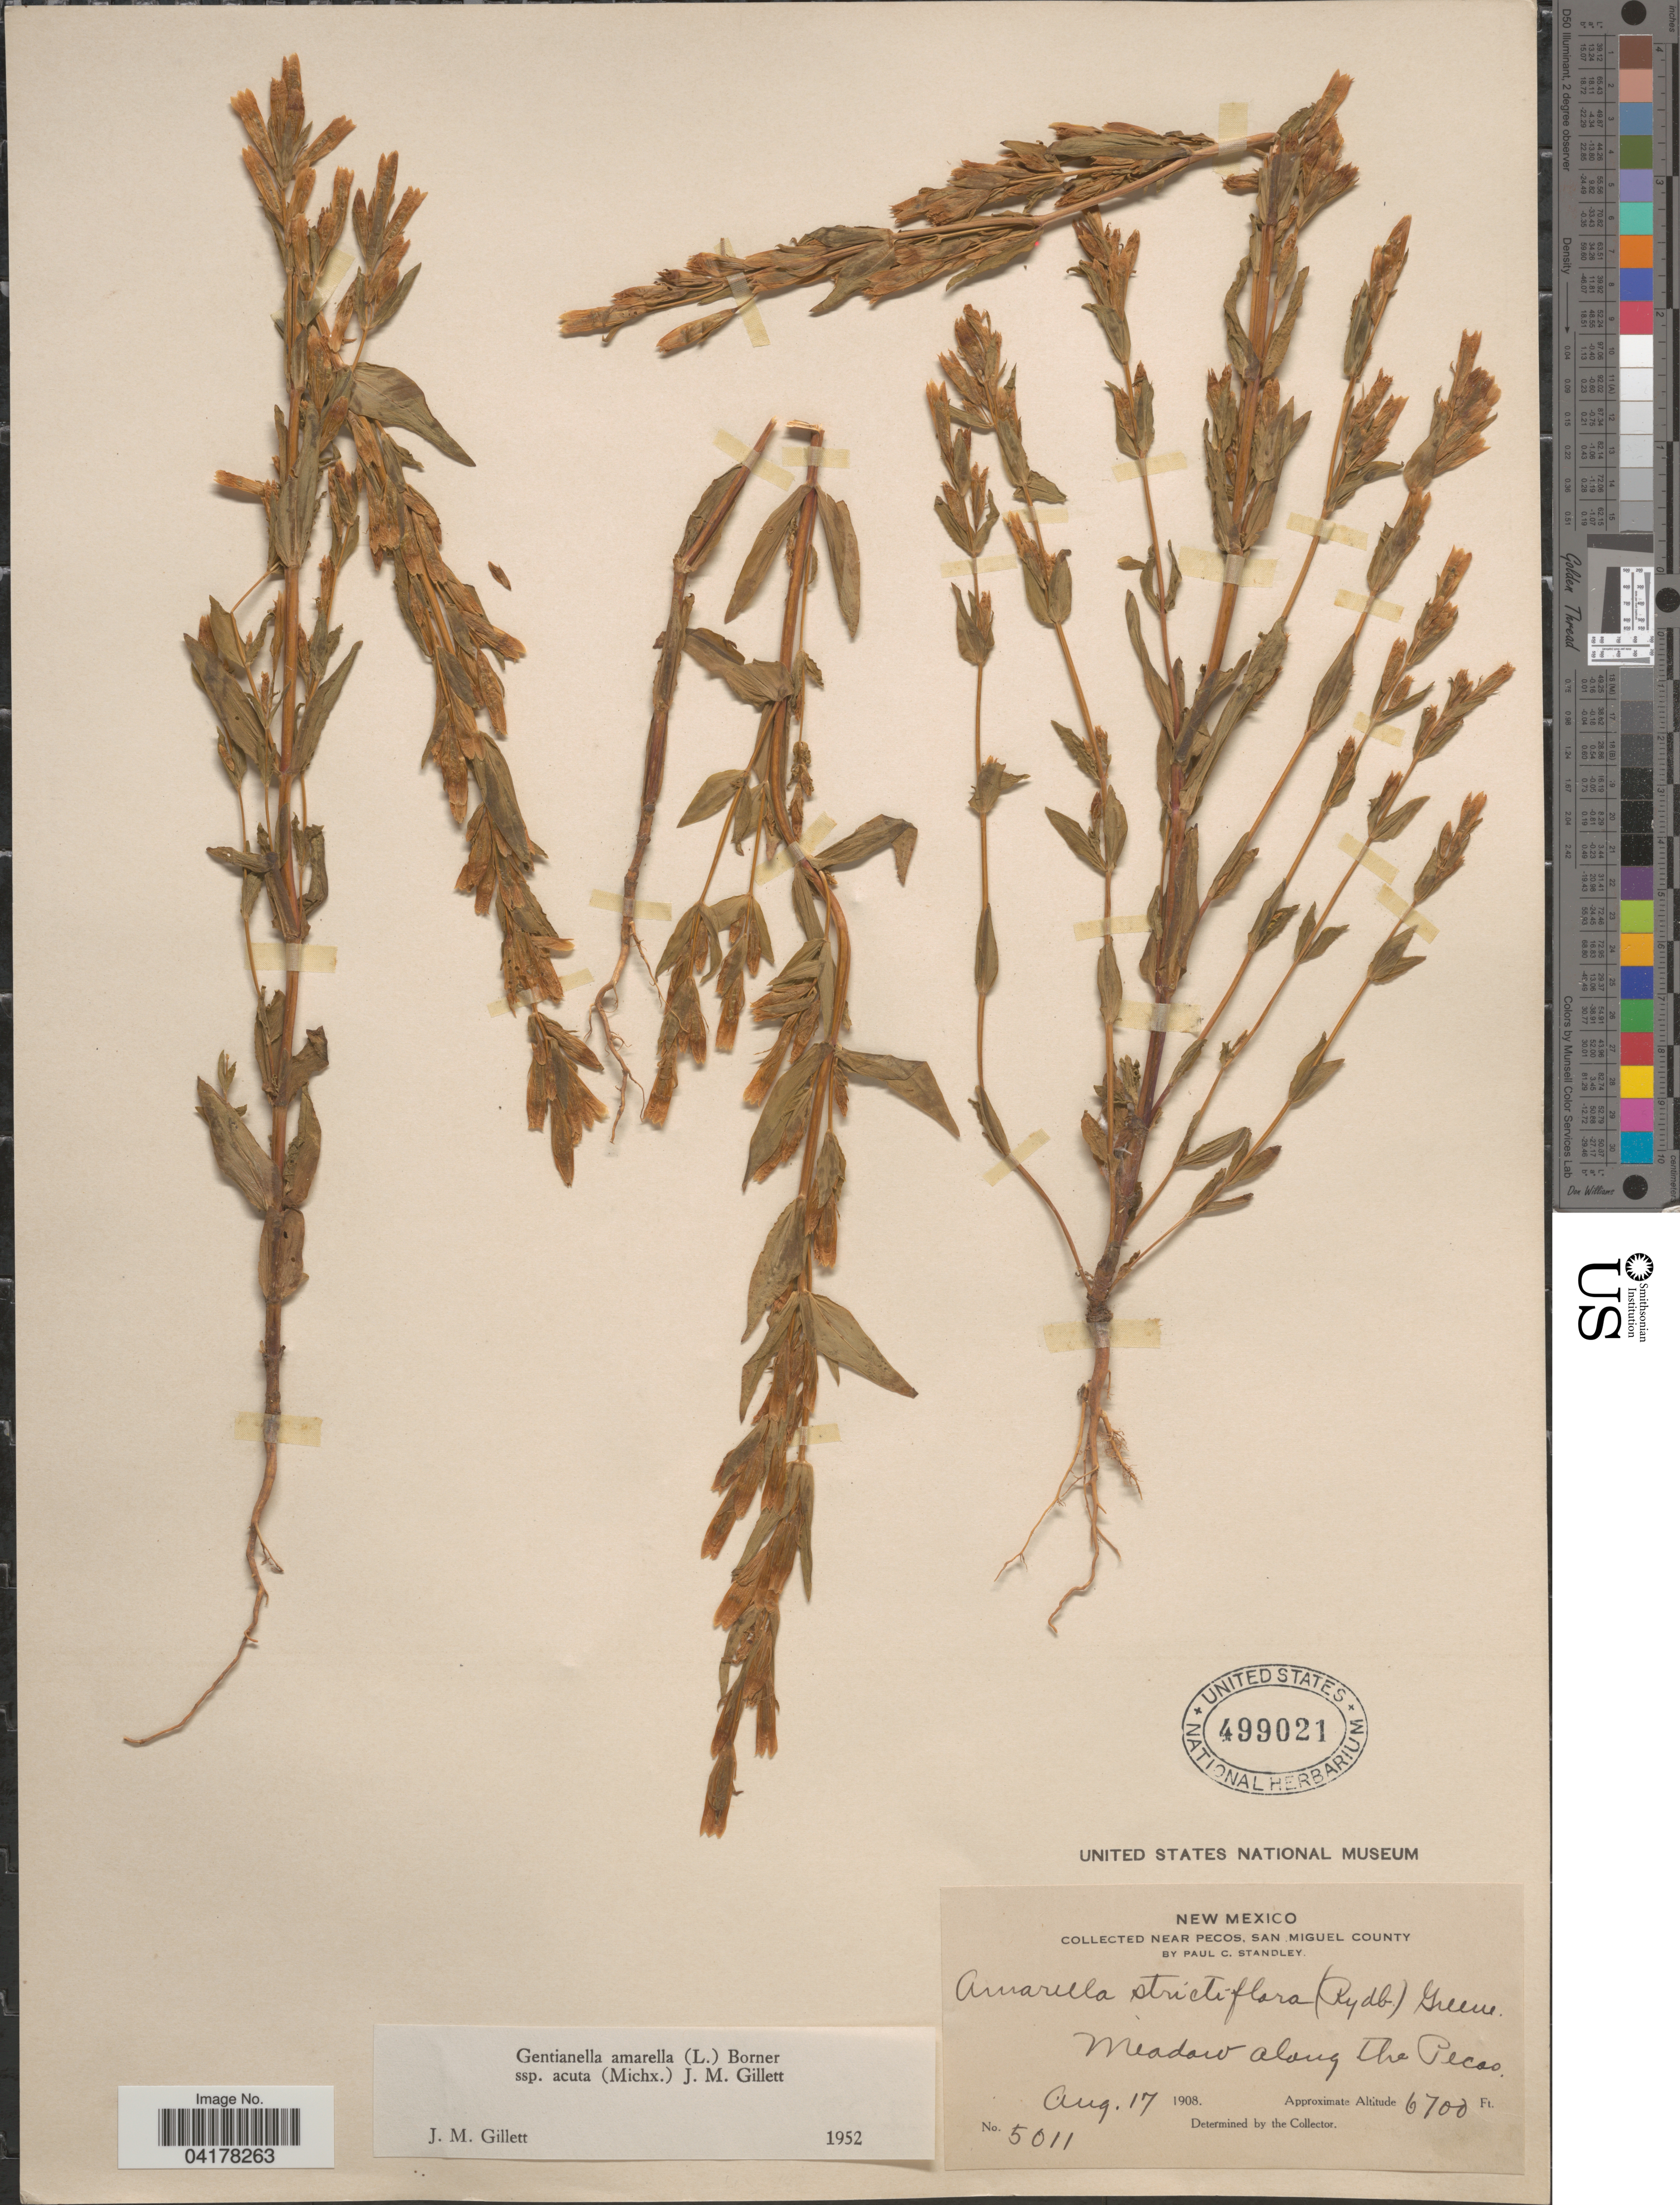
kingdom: Plantae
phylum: Tracheophyta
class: Magnoliopsida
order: Gentianales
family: Gentianaceae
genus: Gentianella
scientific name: Gentianella amarella subsp. acuta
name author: (Michx.) J.M. Gillett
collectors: P. C. Standley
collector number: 5011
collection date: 1908-08-17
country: United States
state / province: New Mexico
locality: Near Pecos, San Miguel County. Meadow along the Pecos.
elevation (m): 2042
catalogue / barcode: US 499021